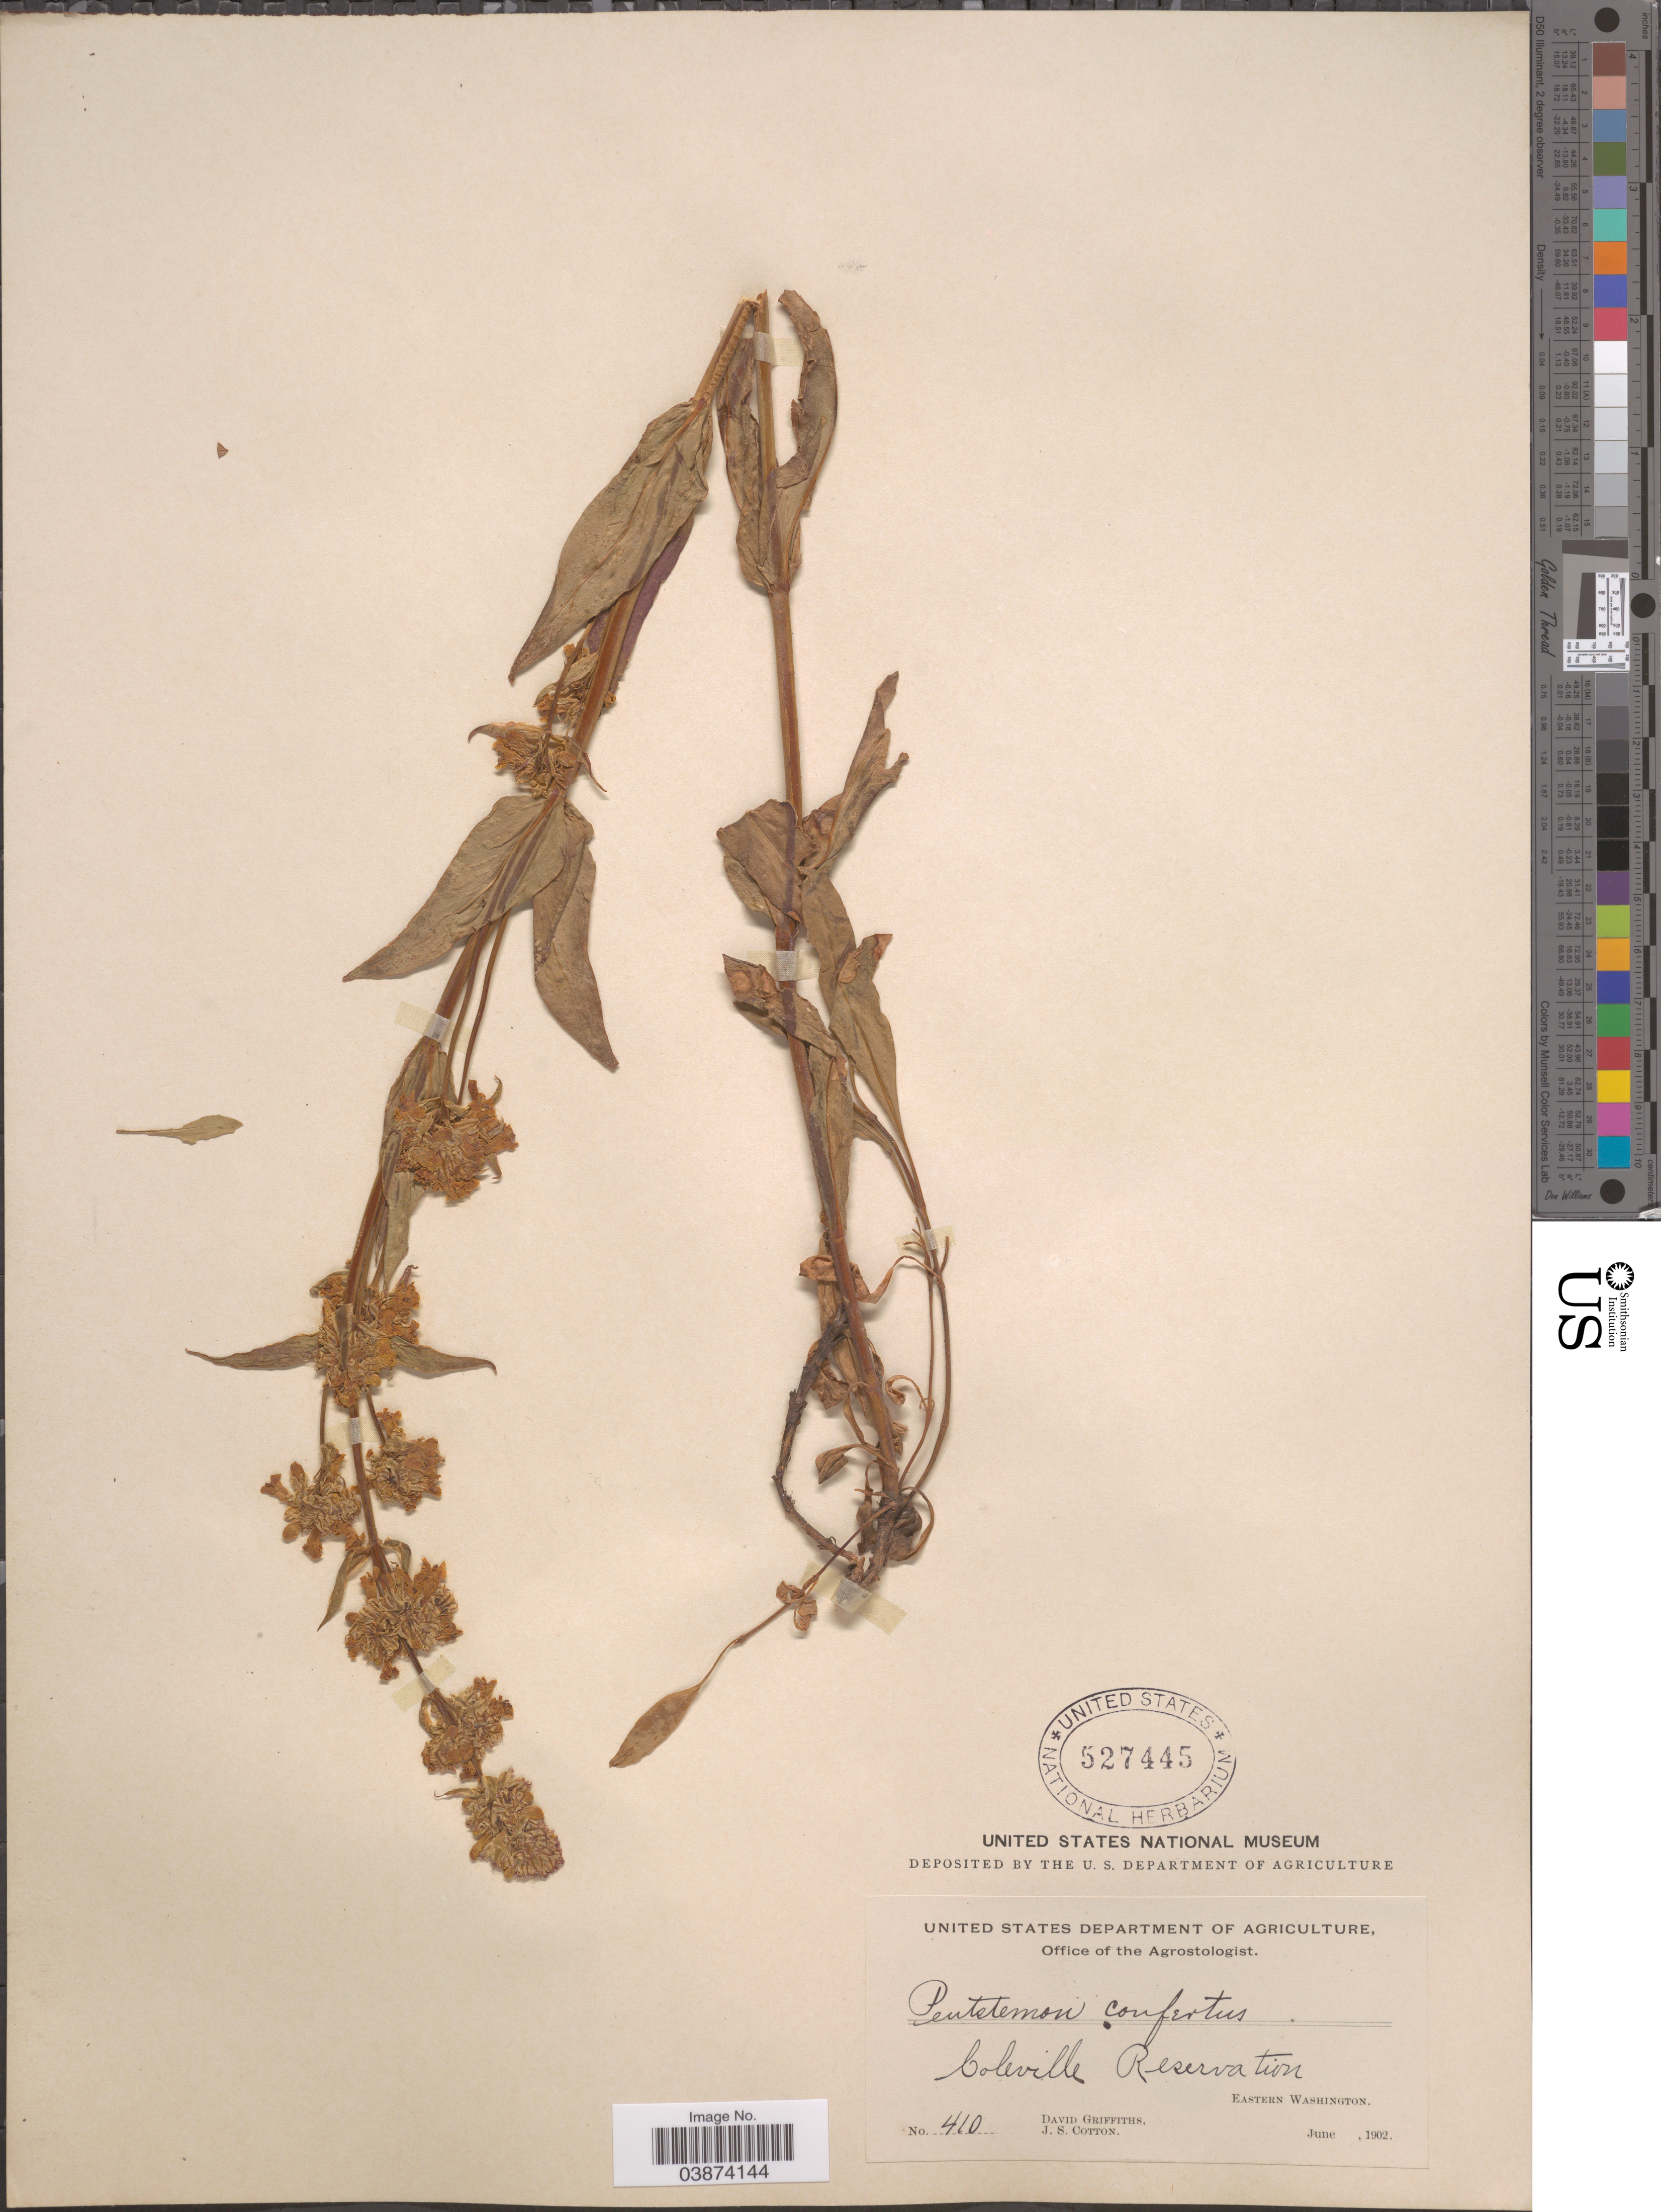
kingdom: Plantae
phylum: Tracheophyta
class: Magnoliopsida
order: Lamiales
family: Plantaginaceae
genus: Penstemon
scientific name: Penstemon confertus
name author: Douglas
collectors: D. Griffiths & J. S. Cotton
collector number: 410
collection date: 1902-06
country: United States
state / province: Washington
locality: Colville Reservation, Eastern Washington.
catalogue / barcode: US 527445